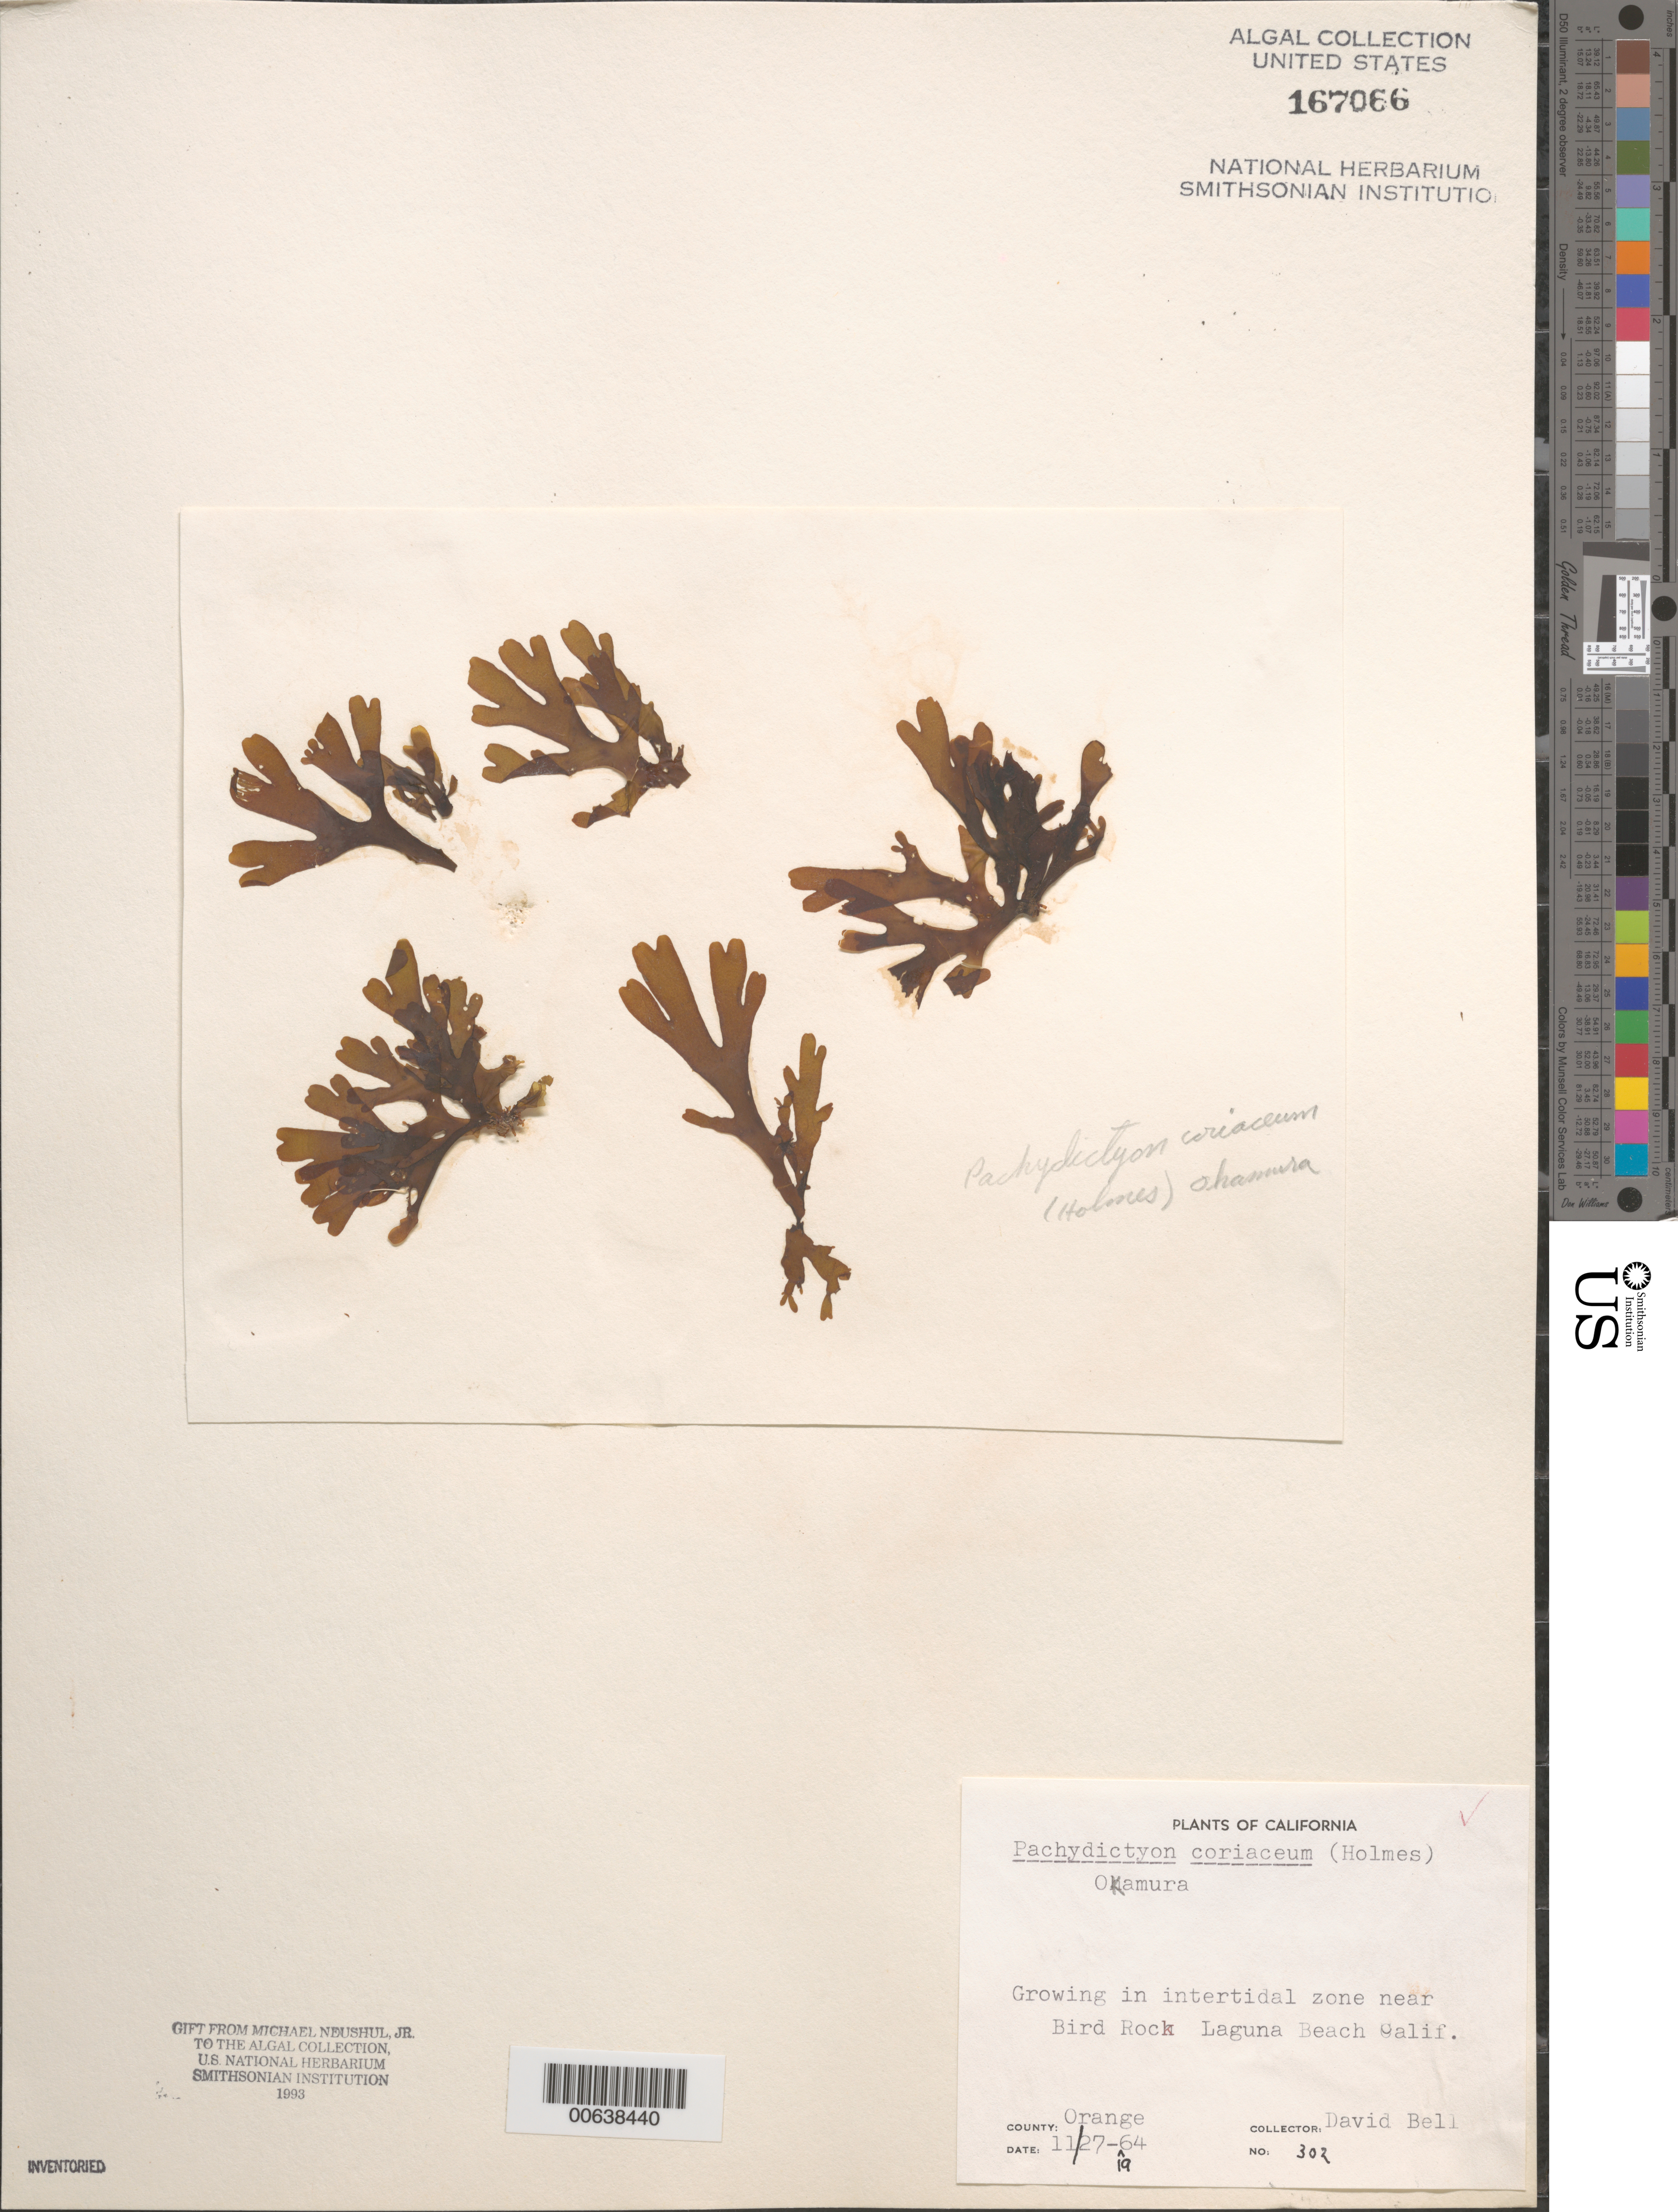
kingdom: Chromista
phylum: Ochrophyta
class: Phaeophyceae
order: Dictyotales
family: Dictyotaceae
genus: Pachydictyon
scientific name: Pachydictyon coriaceum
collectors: D. Bell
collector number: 302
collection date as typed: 27 Nov 1964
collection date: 1964-11-27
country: United States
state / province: California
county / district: Orange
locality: Laguna Beach, near Bird Rock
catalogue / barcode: US 167066